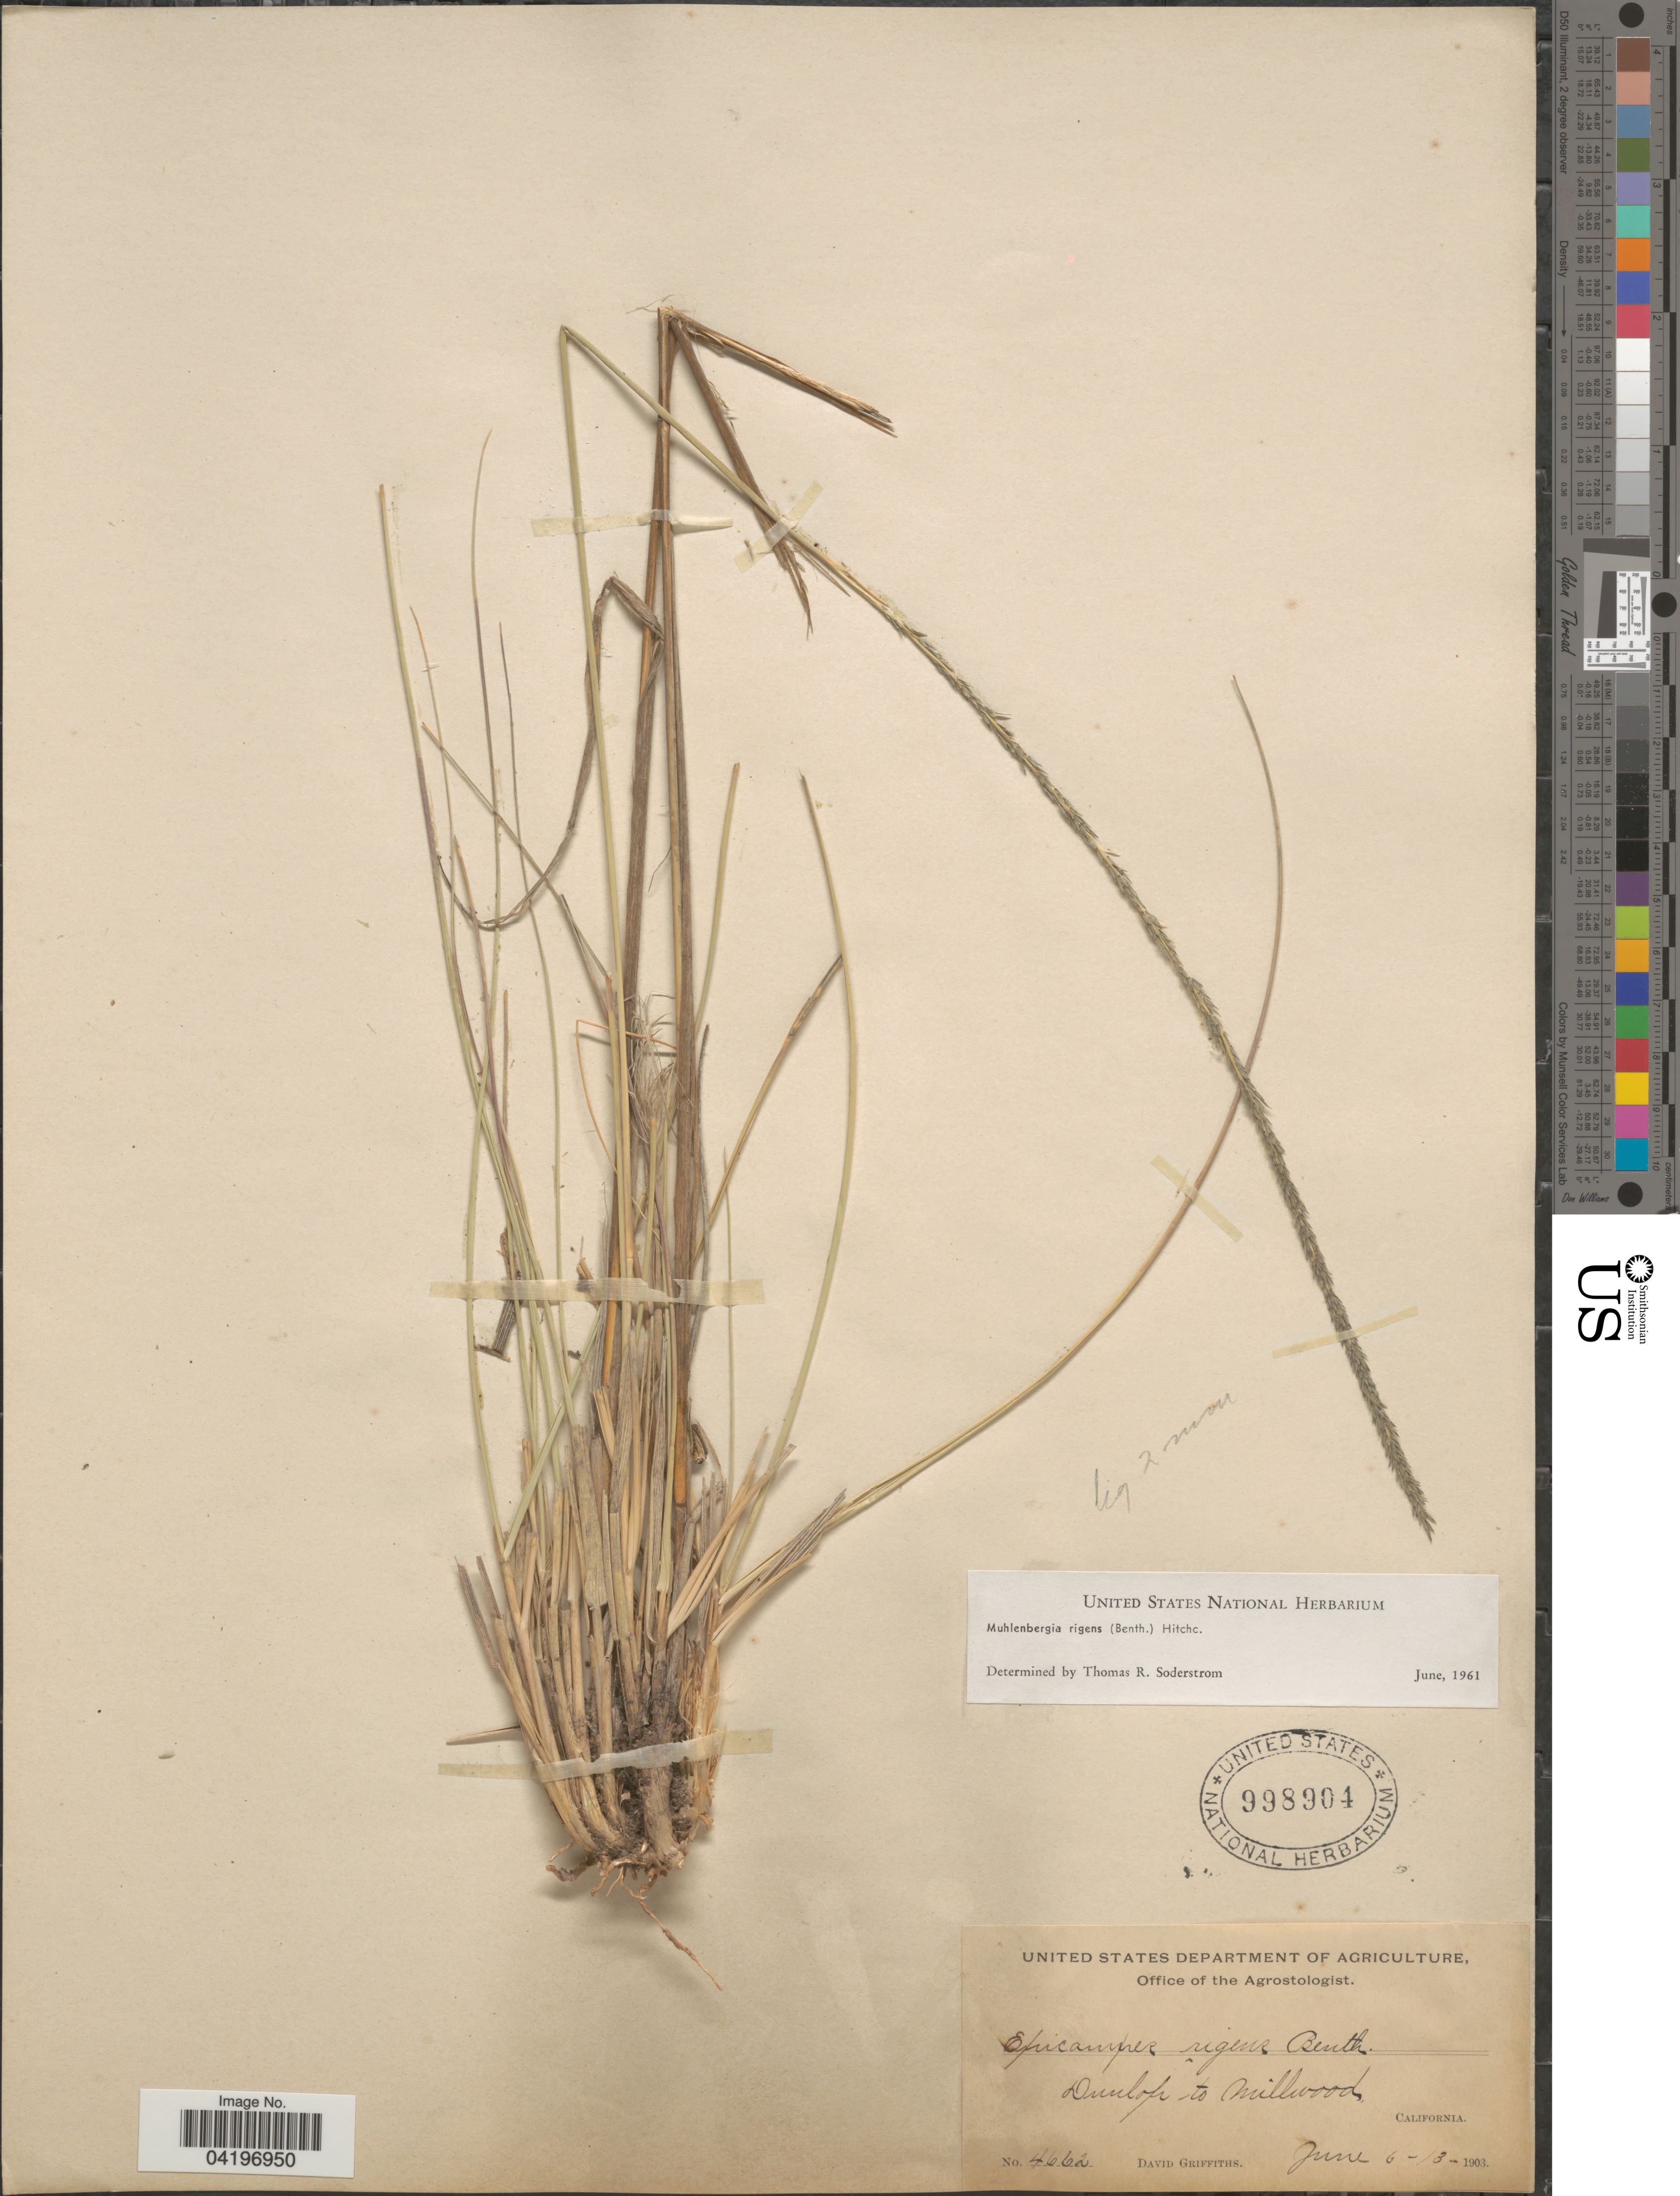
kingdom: Plantae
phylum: Tracheophyta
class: Liliopsida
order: Poales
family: Poaceae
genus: Muhlenbergia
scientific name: Muhlenbergia rigens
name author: (Benth.) Hitchc.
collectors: D. Griffiths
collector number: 4662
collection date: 1903-06-06/1903-06-13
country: United States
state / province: California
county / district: Fresno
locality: Dunlop to Millwood.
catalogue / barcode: US 998904